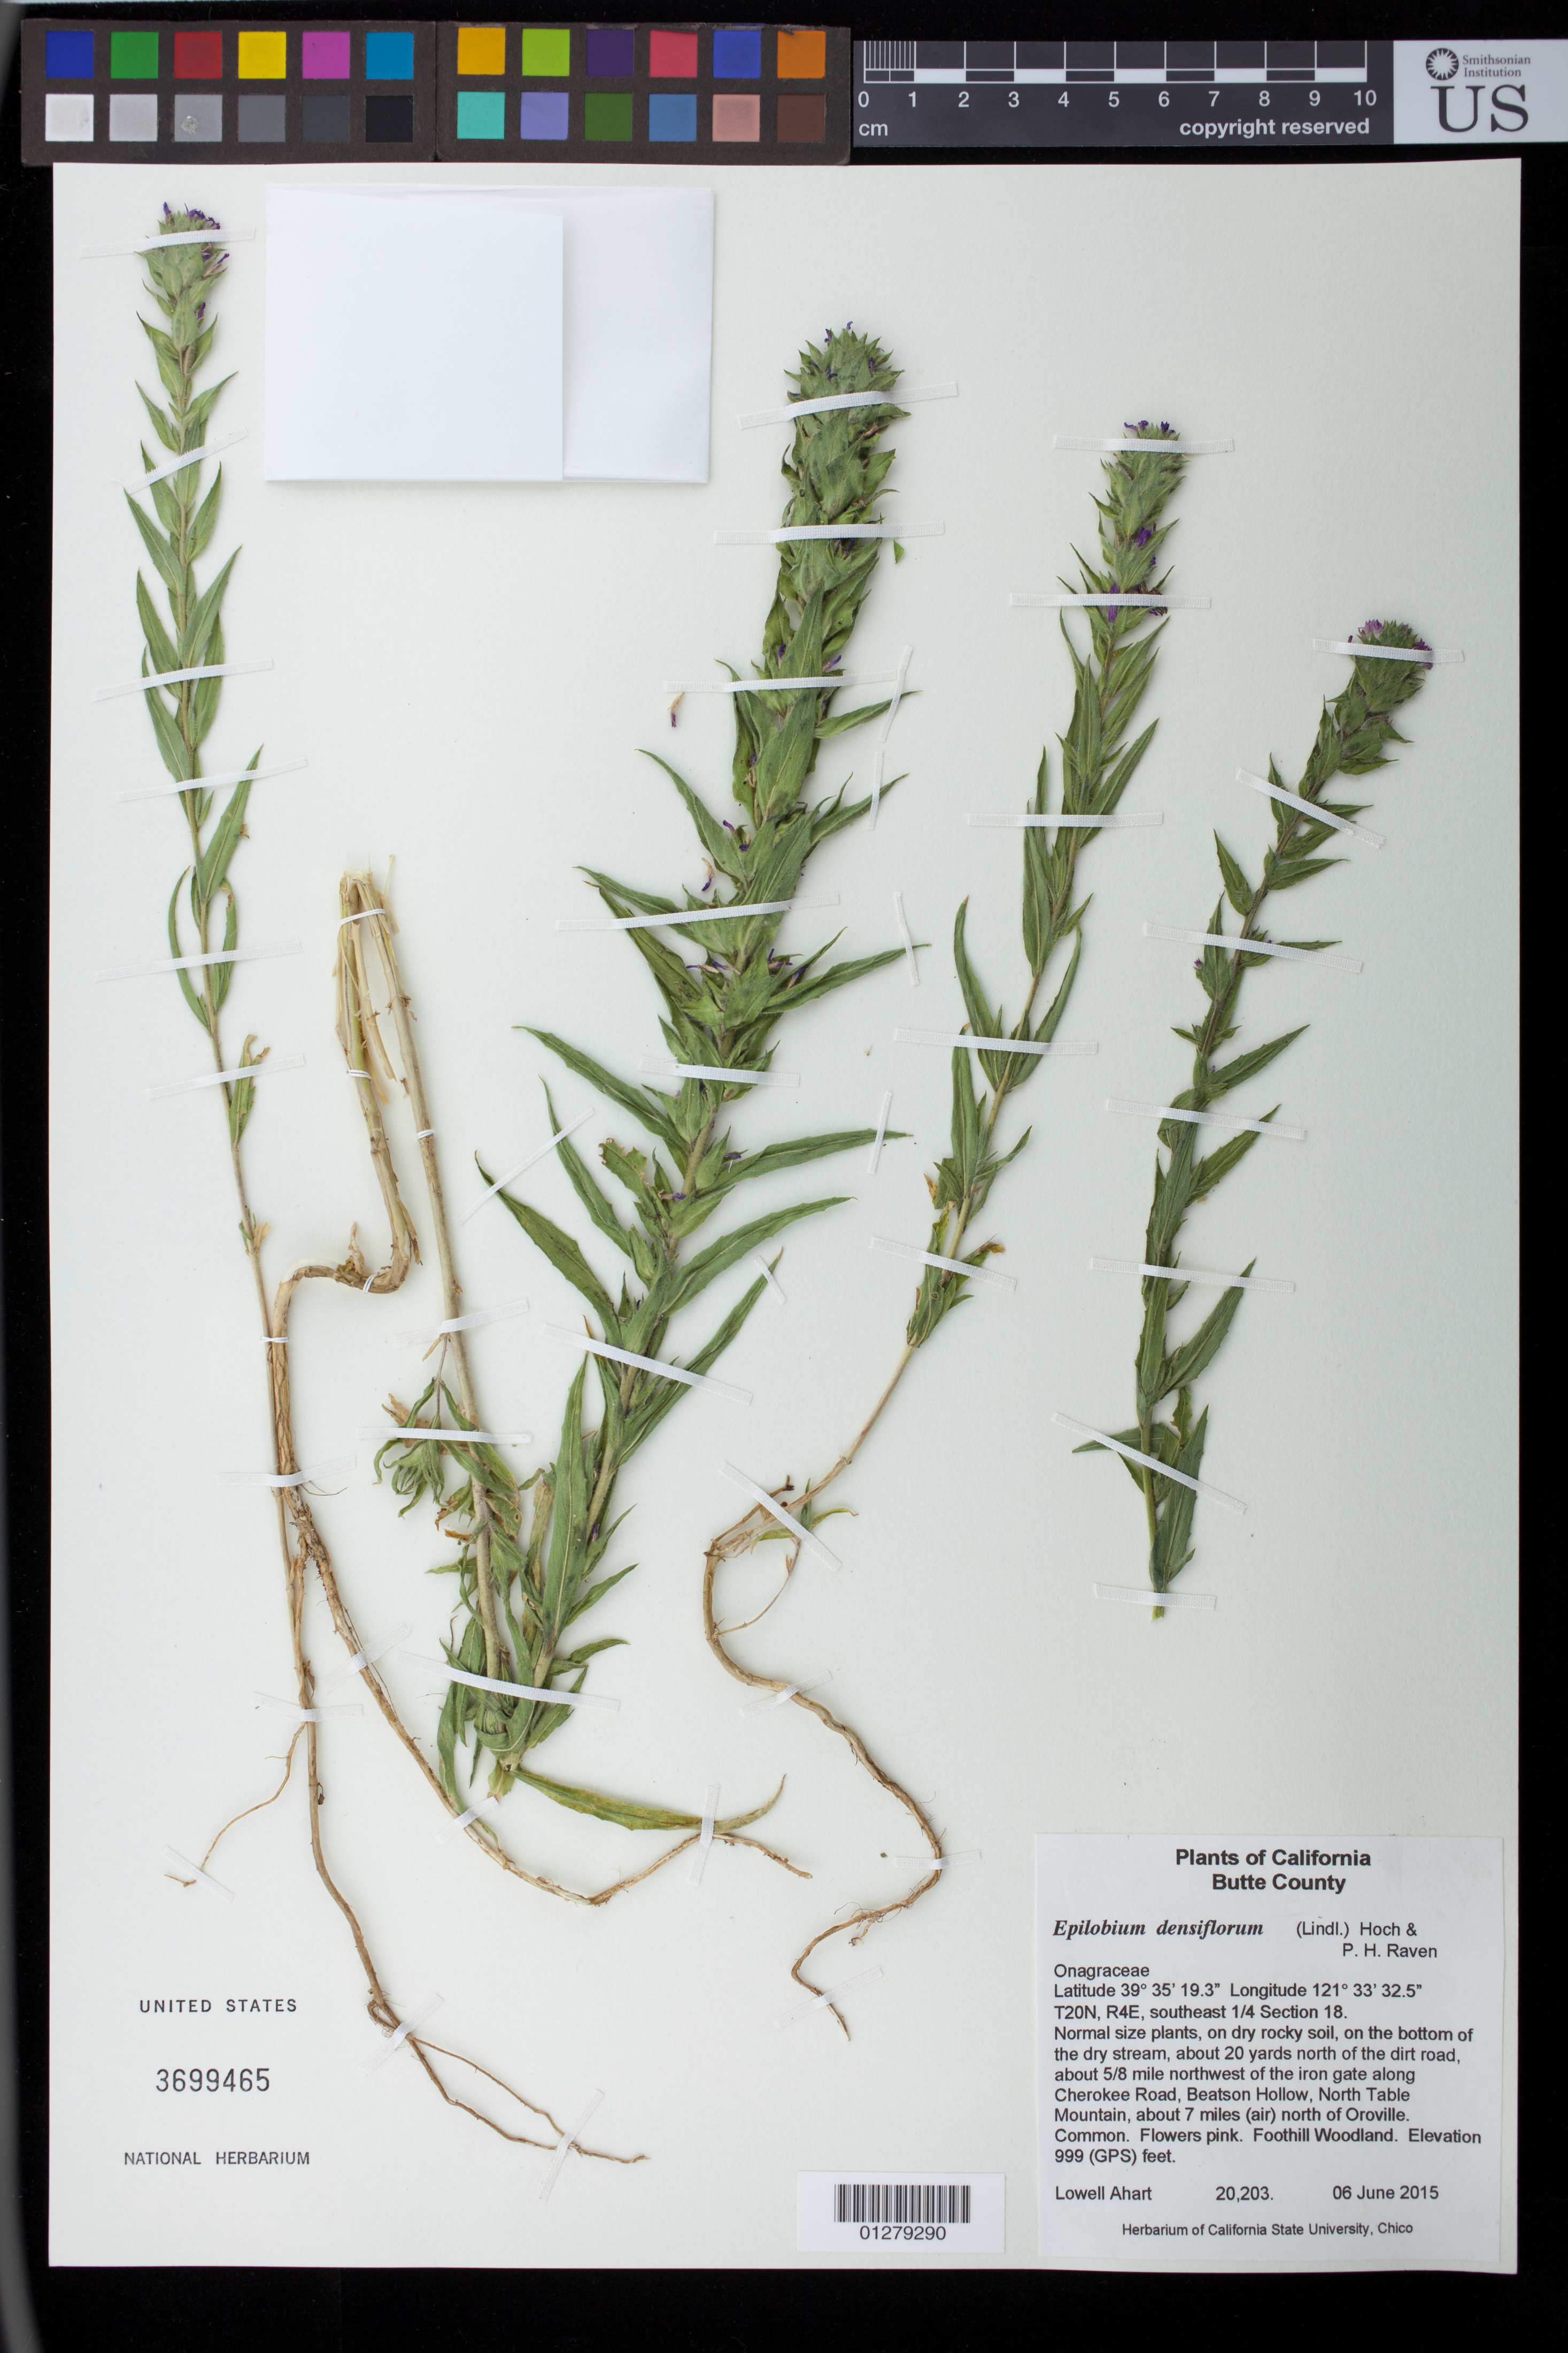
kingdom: Plantae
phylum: Tracheophyta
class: Magnoliopsida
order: Myrtales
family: Onagraceae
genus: Epilobium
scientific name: Epilobium densiflorum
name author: (Lindl.) Hoch & P.H. Raven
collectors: L. Ahart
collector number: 20203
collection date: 2015-06-06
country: United States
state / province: California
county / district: Butte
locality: On the bottom of the dry stream, about 20 yards north of the dirt road, about 5/8 mile northwest of the iron gate along Cherokee Road, Beatson Hollow, North Table Mountain, about 7 miles (air) north of Oroville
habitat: Foothill woodland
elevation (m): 304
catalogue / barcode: US 3699465